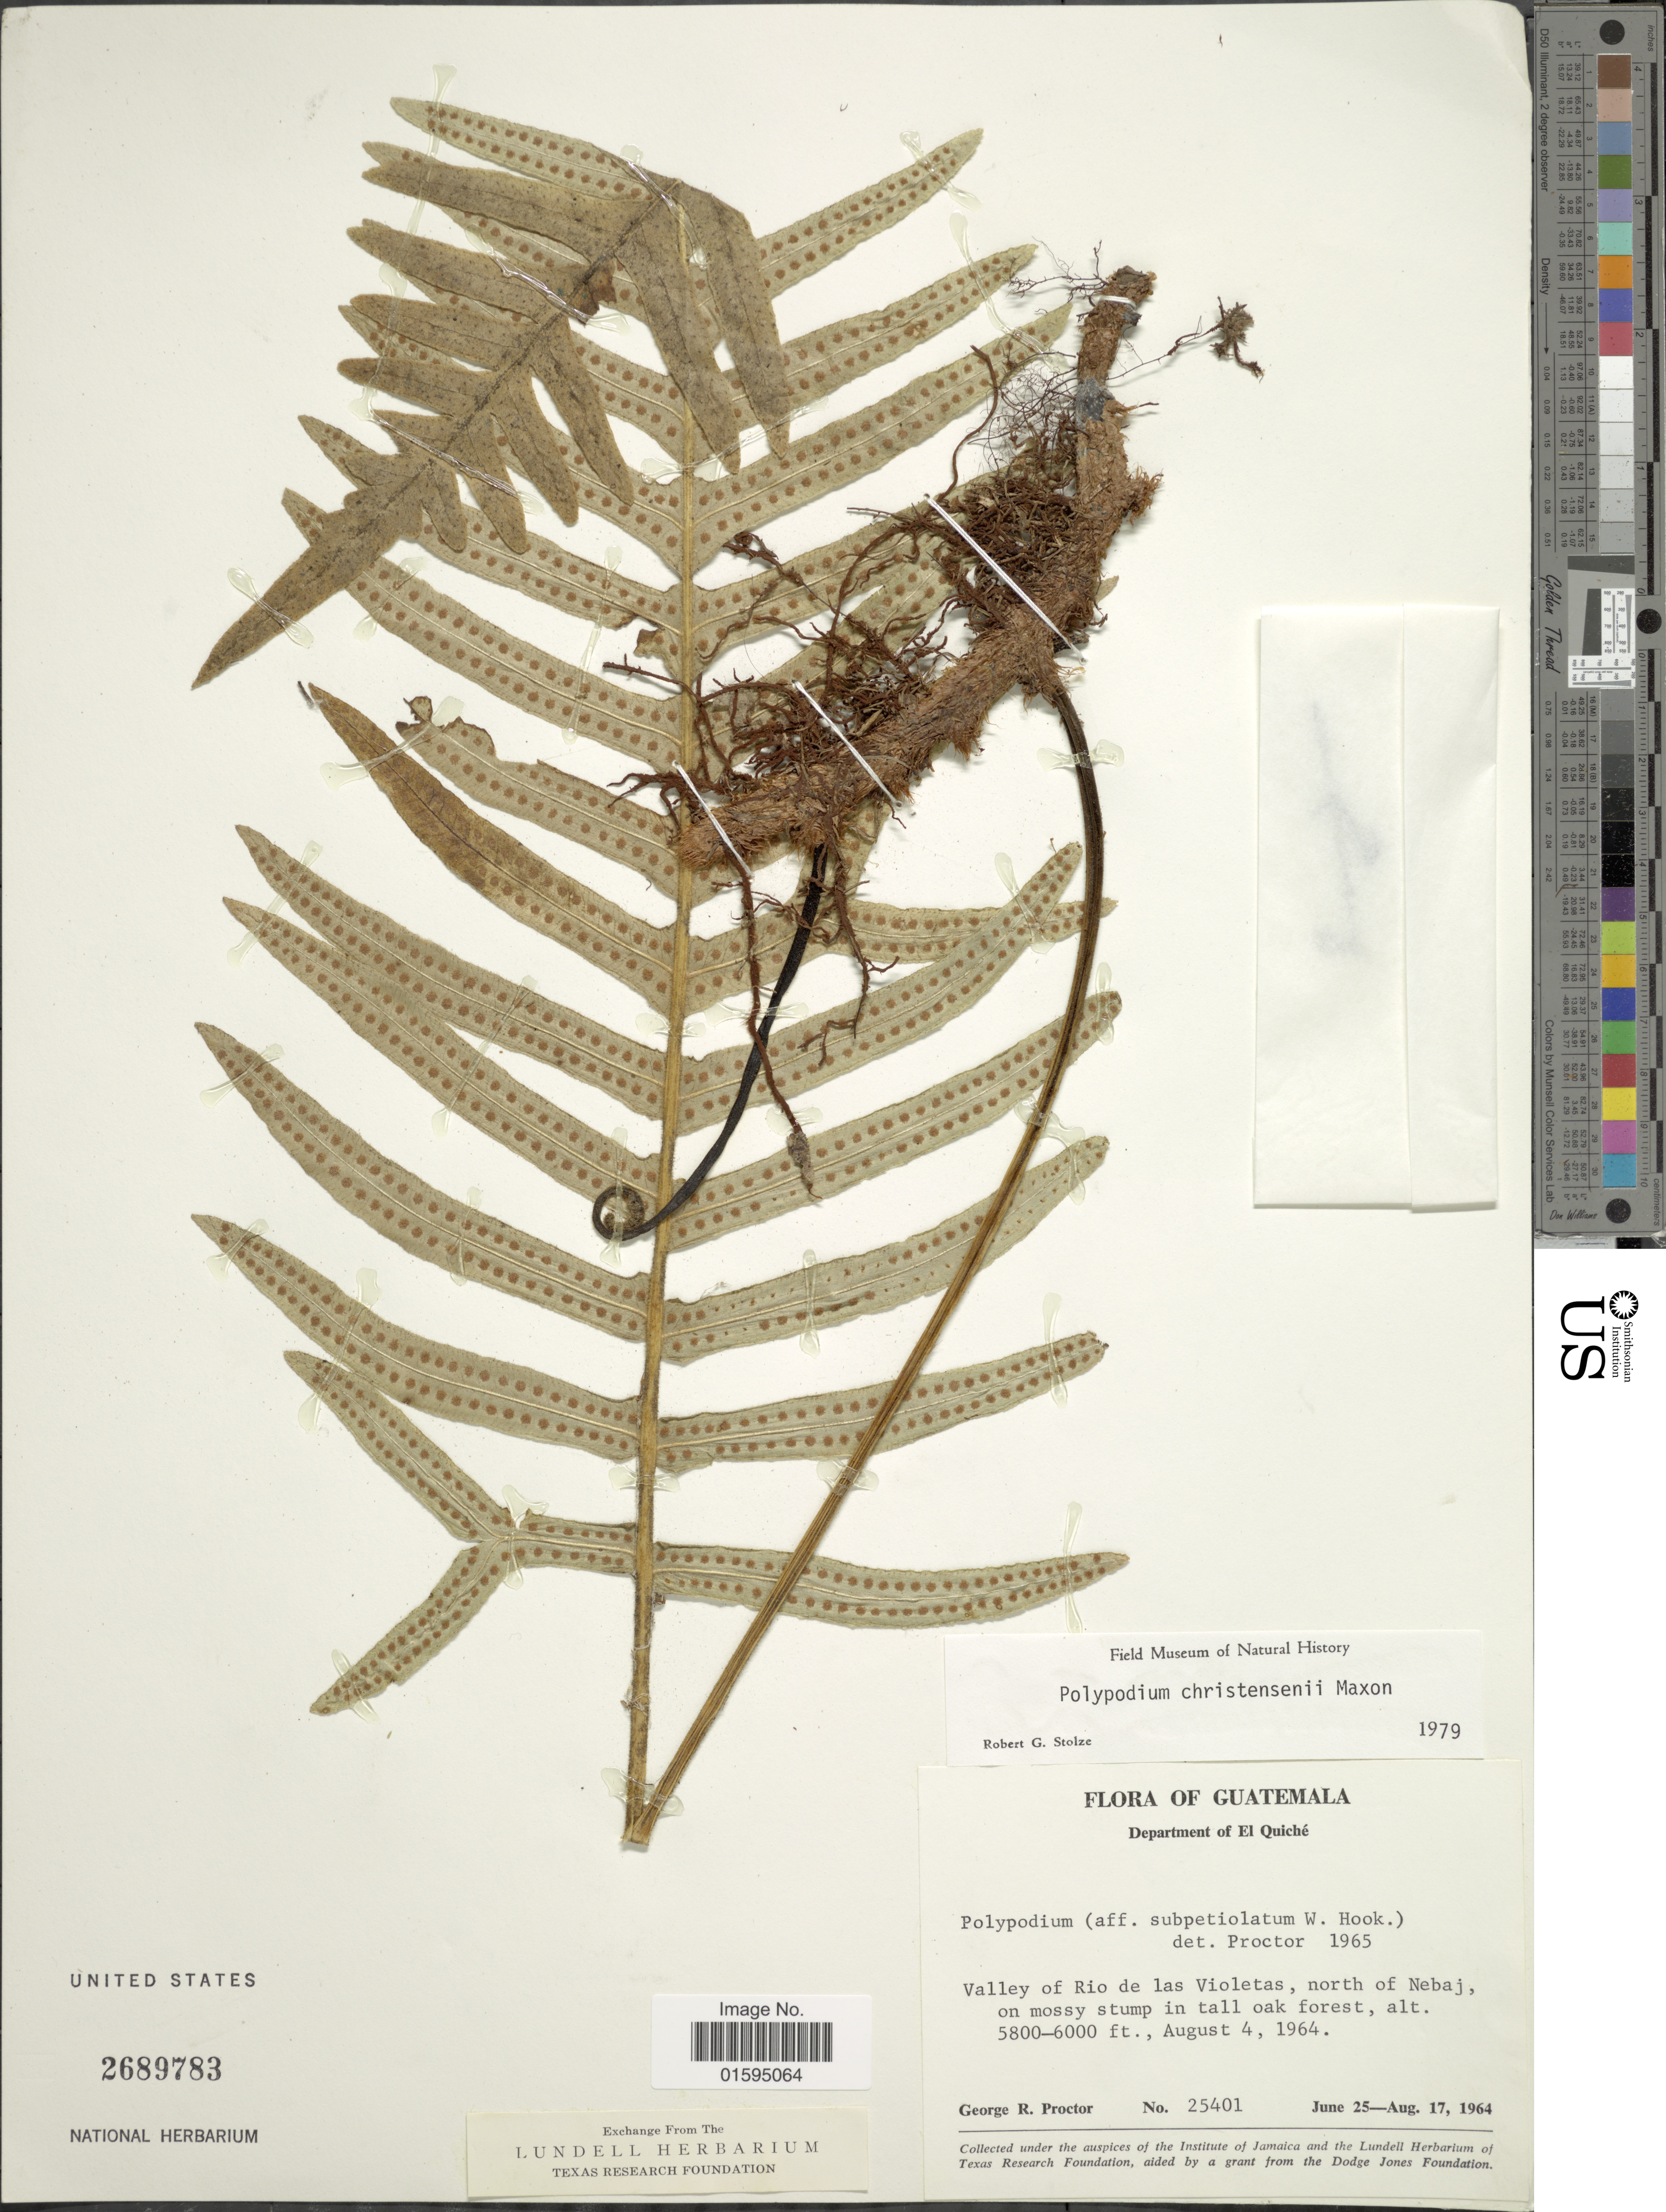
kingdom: Plantae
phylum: Tracheophyta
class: Polypodiopsida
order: Polypodiales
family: Polypodiaceae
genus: Polypodium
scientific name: Polypodium christensenii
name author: Maxon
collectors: G. R. Proctor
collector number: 25401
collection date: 1964-06-25/1964-08-17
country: Guatemala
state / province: El Quiché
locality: Valley of Rio de las Violetas, south of Nebaj, on mussy stump in tall oak forest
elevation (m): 1768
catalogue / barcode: US 2689783